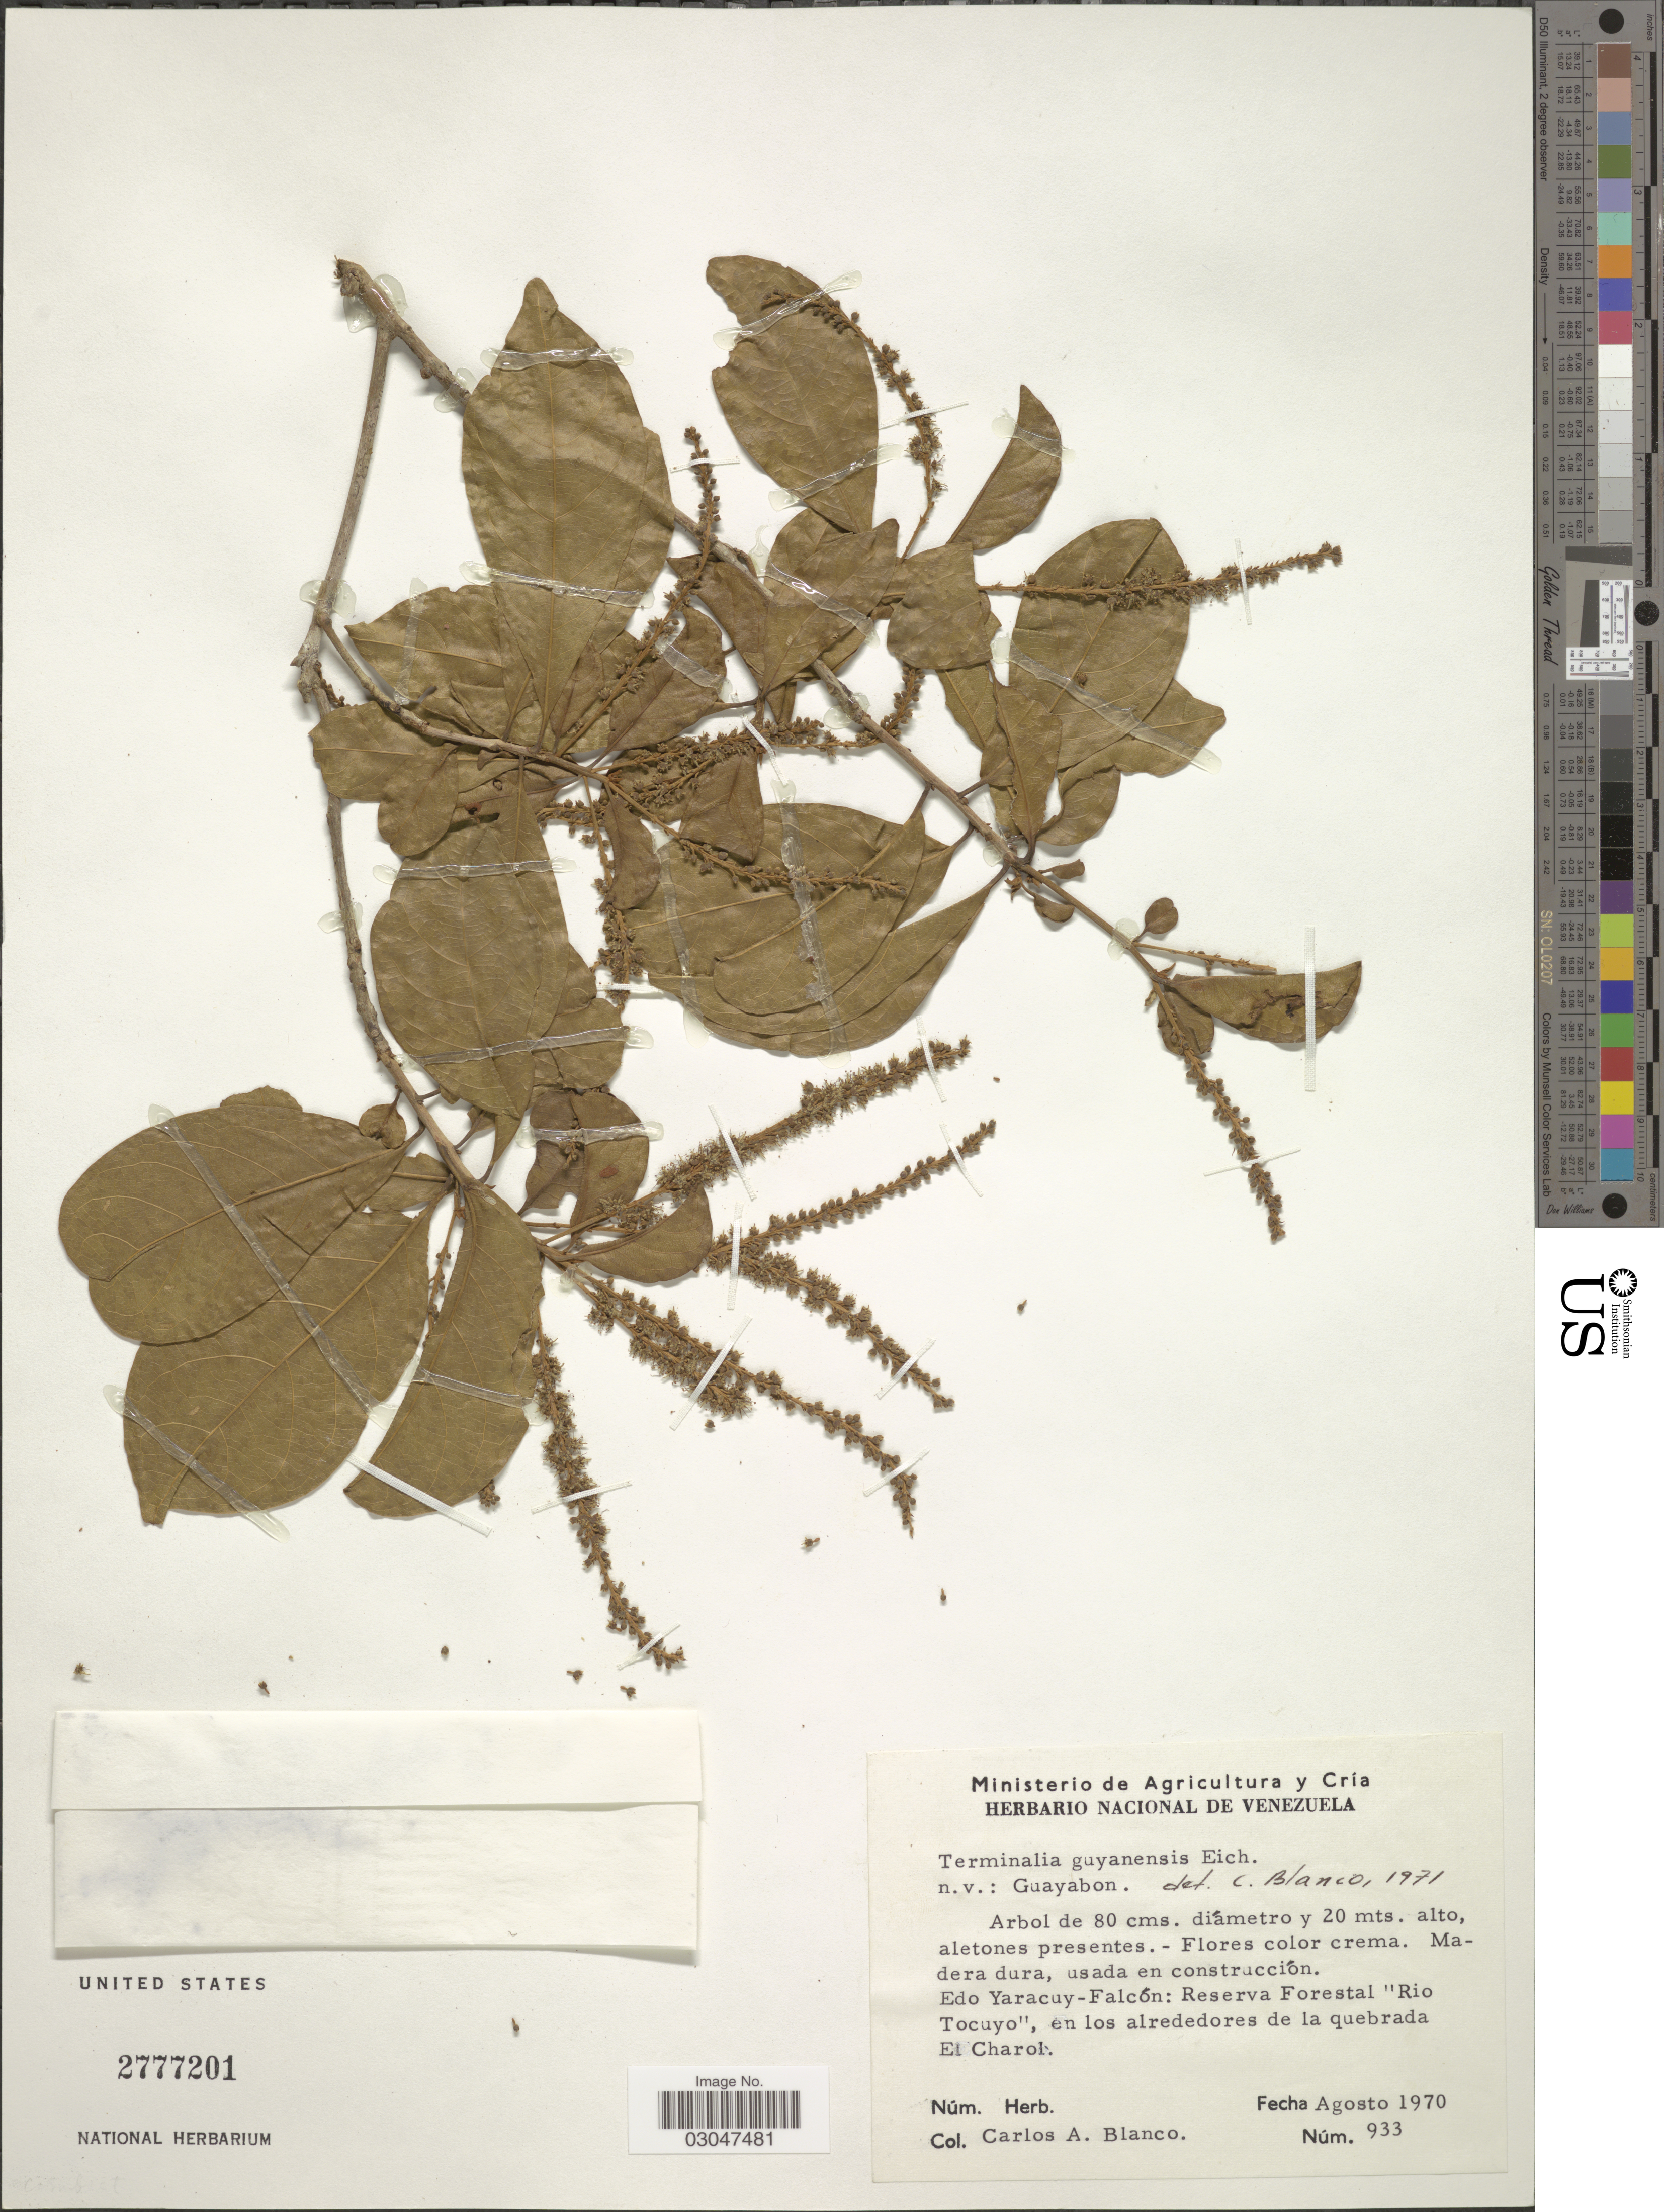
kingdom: Plantae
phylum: Tracheophyta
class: Magnoliopsida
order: Myrtales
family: Combretaceae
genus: Terminalia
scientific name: Terminalia guyanensis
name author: Eichler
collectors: C. A. Blanco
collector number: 933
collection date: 1970-08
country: Venezuela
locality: Edo Yaracuy-Falcón: Reserva Forestal "Rio Tocuyo", en los alrededores de la quebrada El Charol.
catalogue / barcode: US 2777201